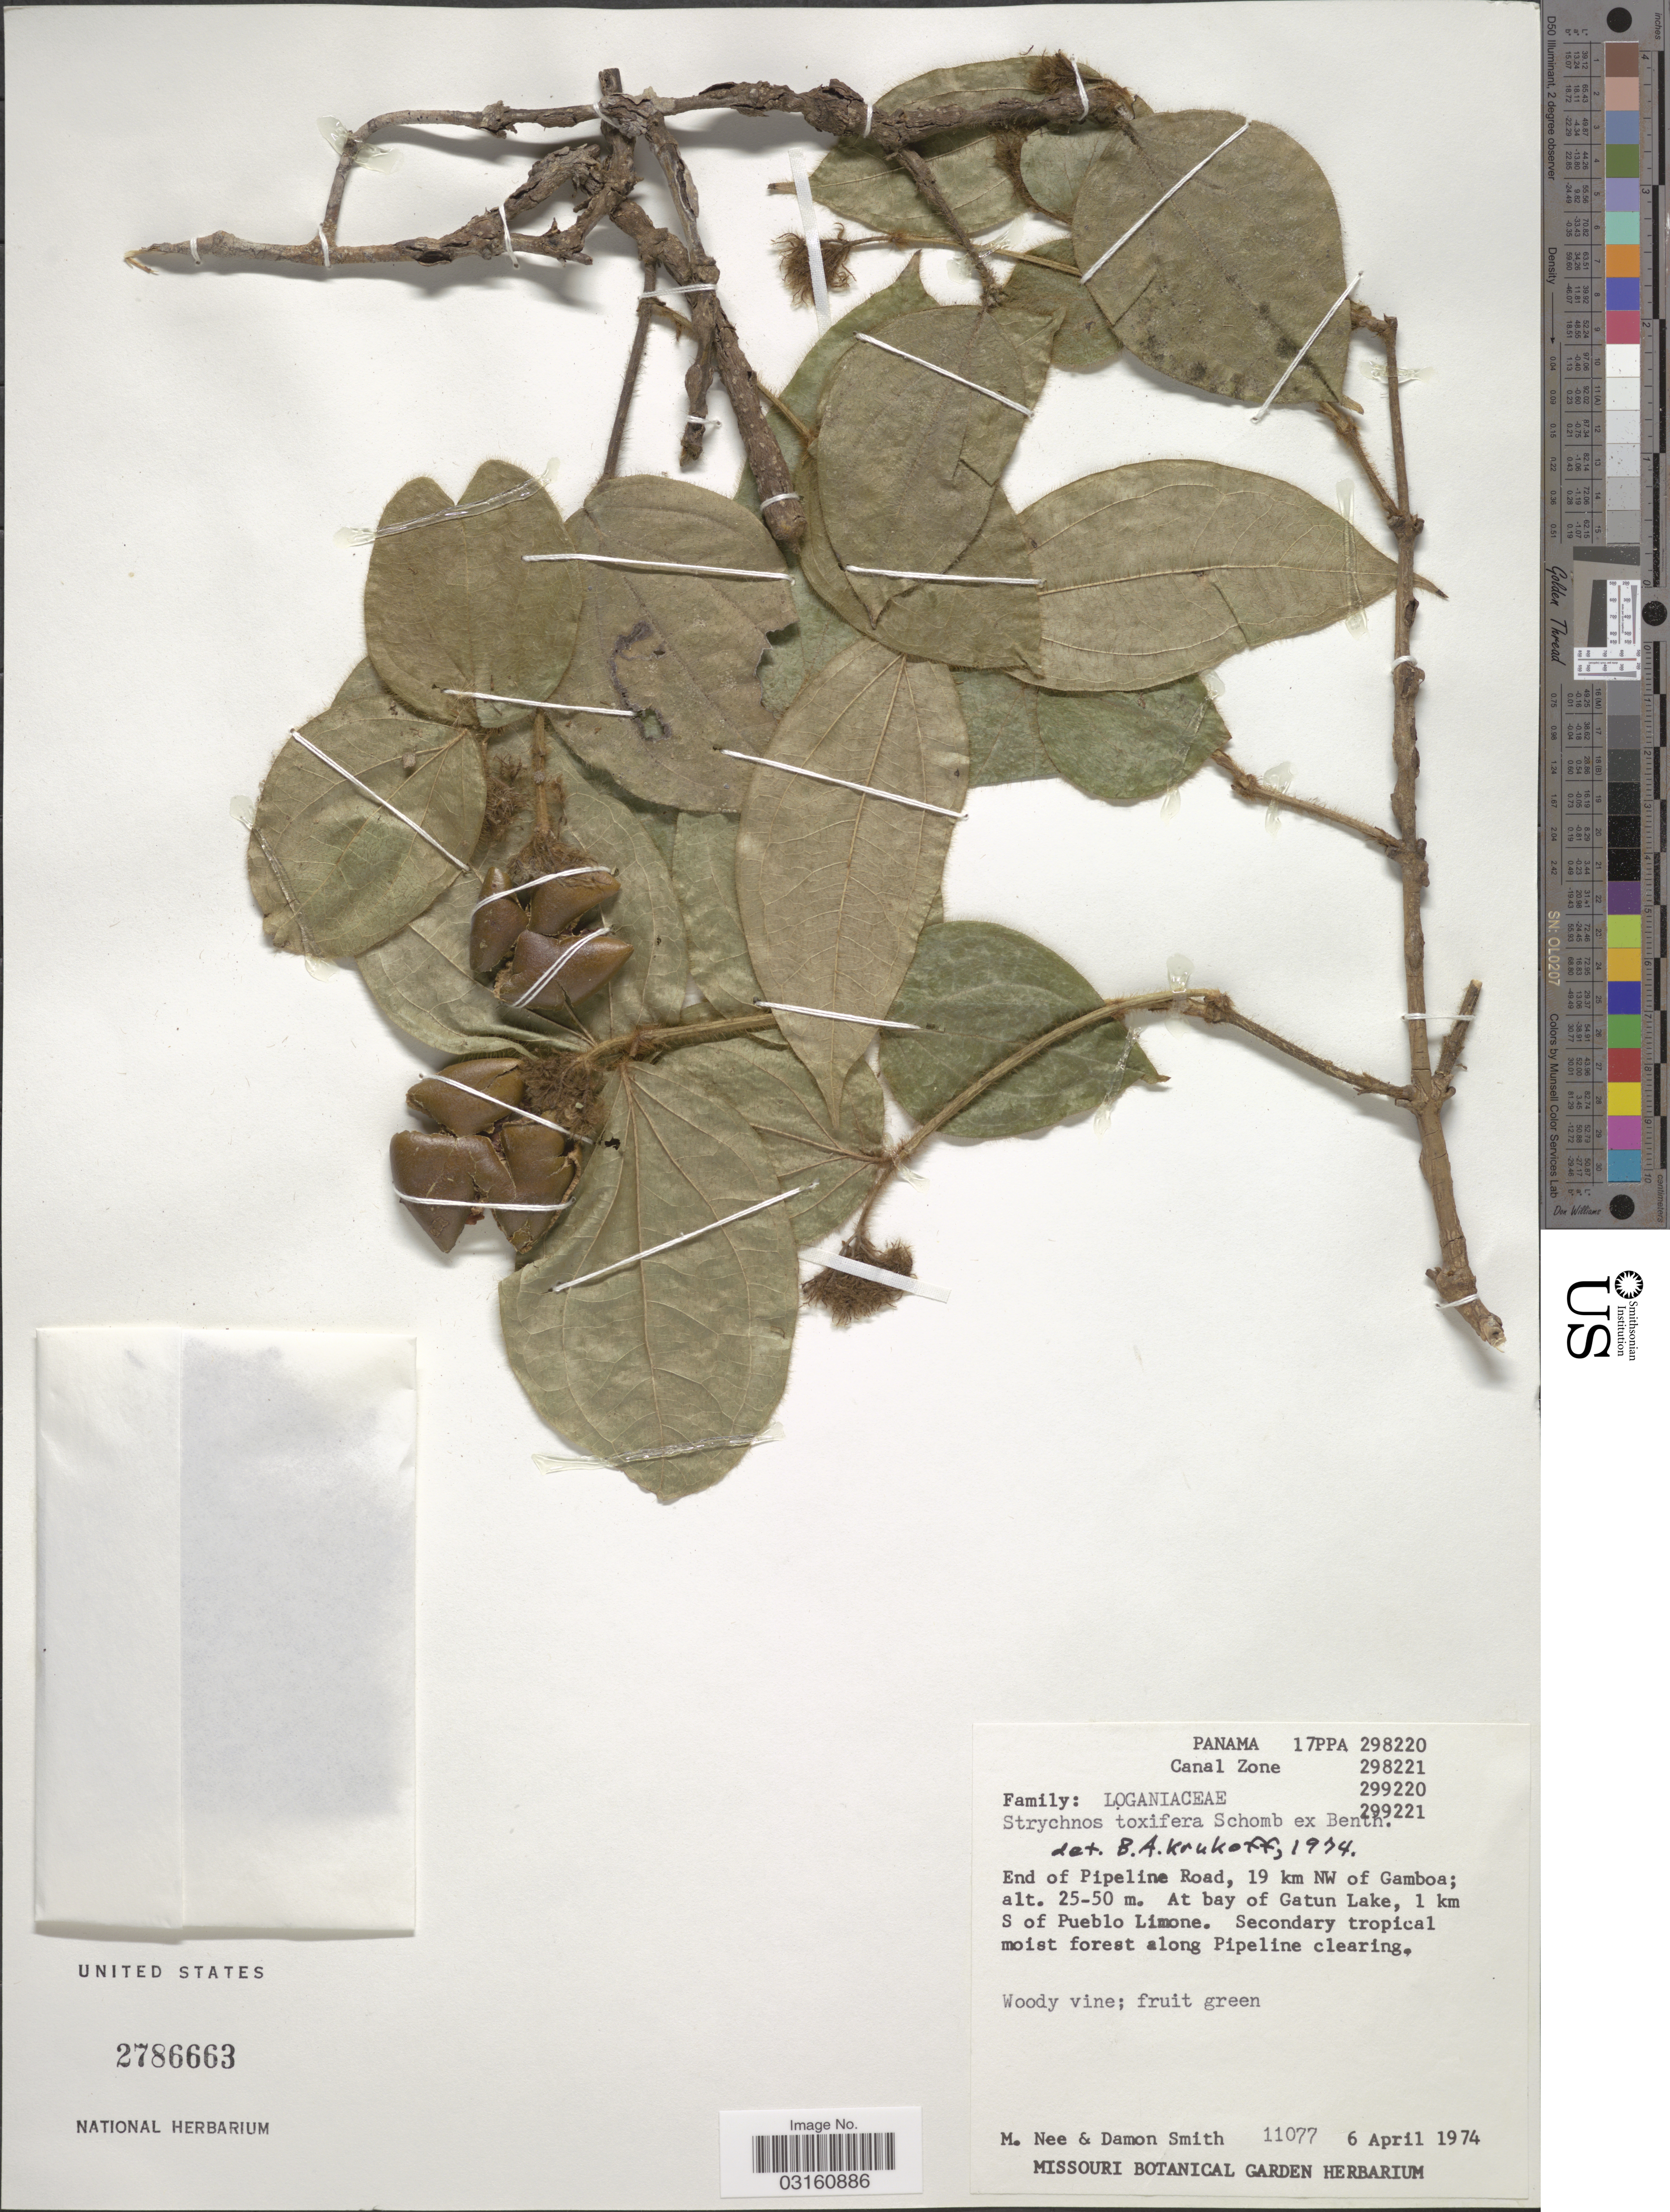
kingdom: Plantae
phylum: Tracheophyta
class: Magnoliopsida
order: Gentianales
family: Loganiaceae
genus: Strychnos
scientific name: Strychnos toxifera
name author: R.H. Schomb. ex Benth.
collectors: M. Nee & D. A. Smith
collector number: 11077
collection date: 1974-04-06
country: Panama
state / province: Colón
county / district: Canal Zone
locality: Canal Zone. End of Pipeline Road, 19 km NW of Gamboa. At bay of Gatun Lake, 1 km S of Pueblo Limone. Along Pipeline clearing.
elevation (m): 25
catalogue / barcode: US 2786663